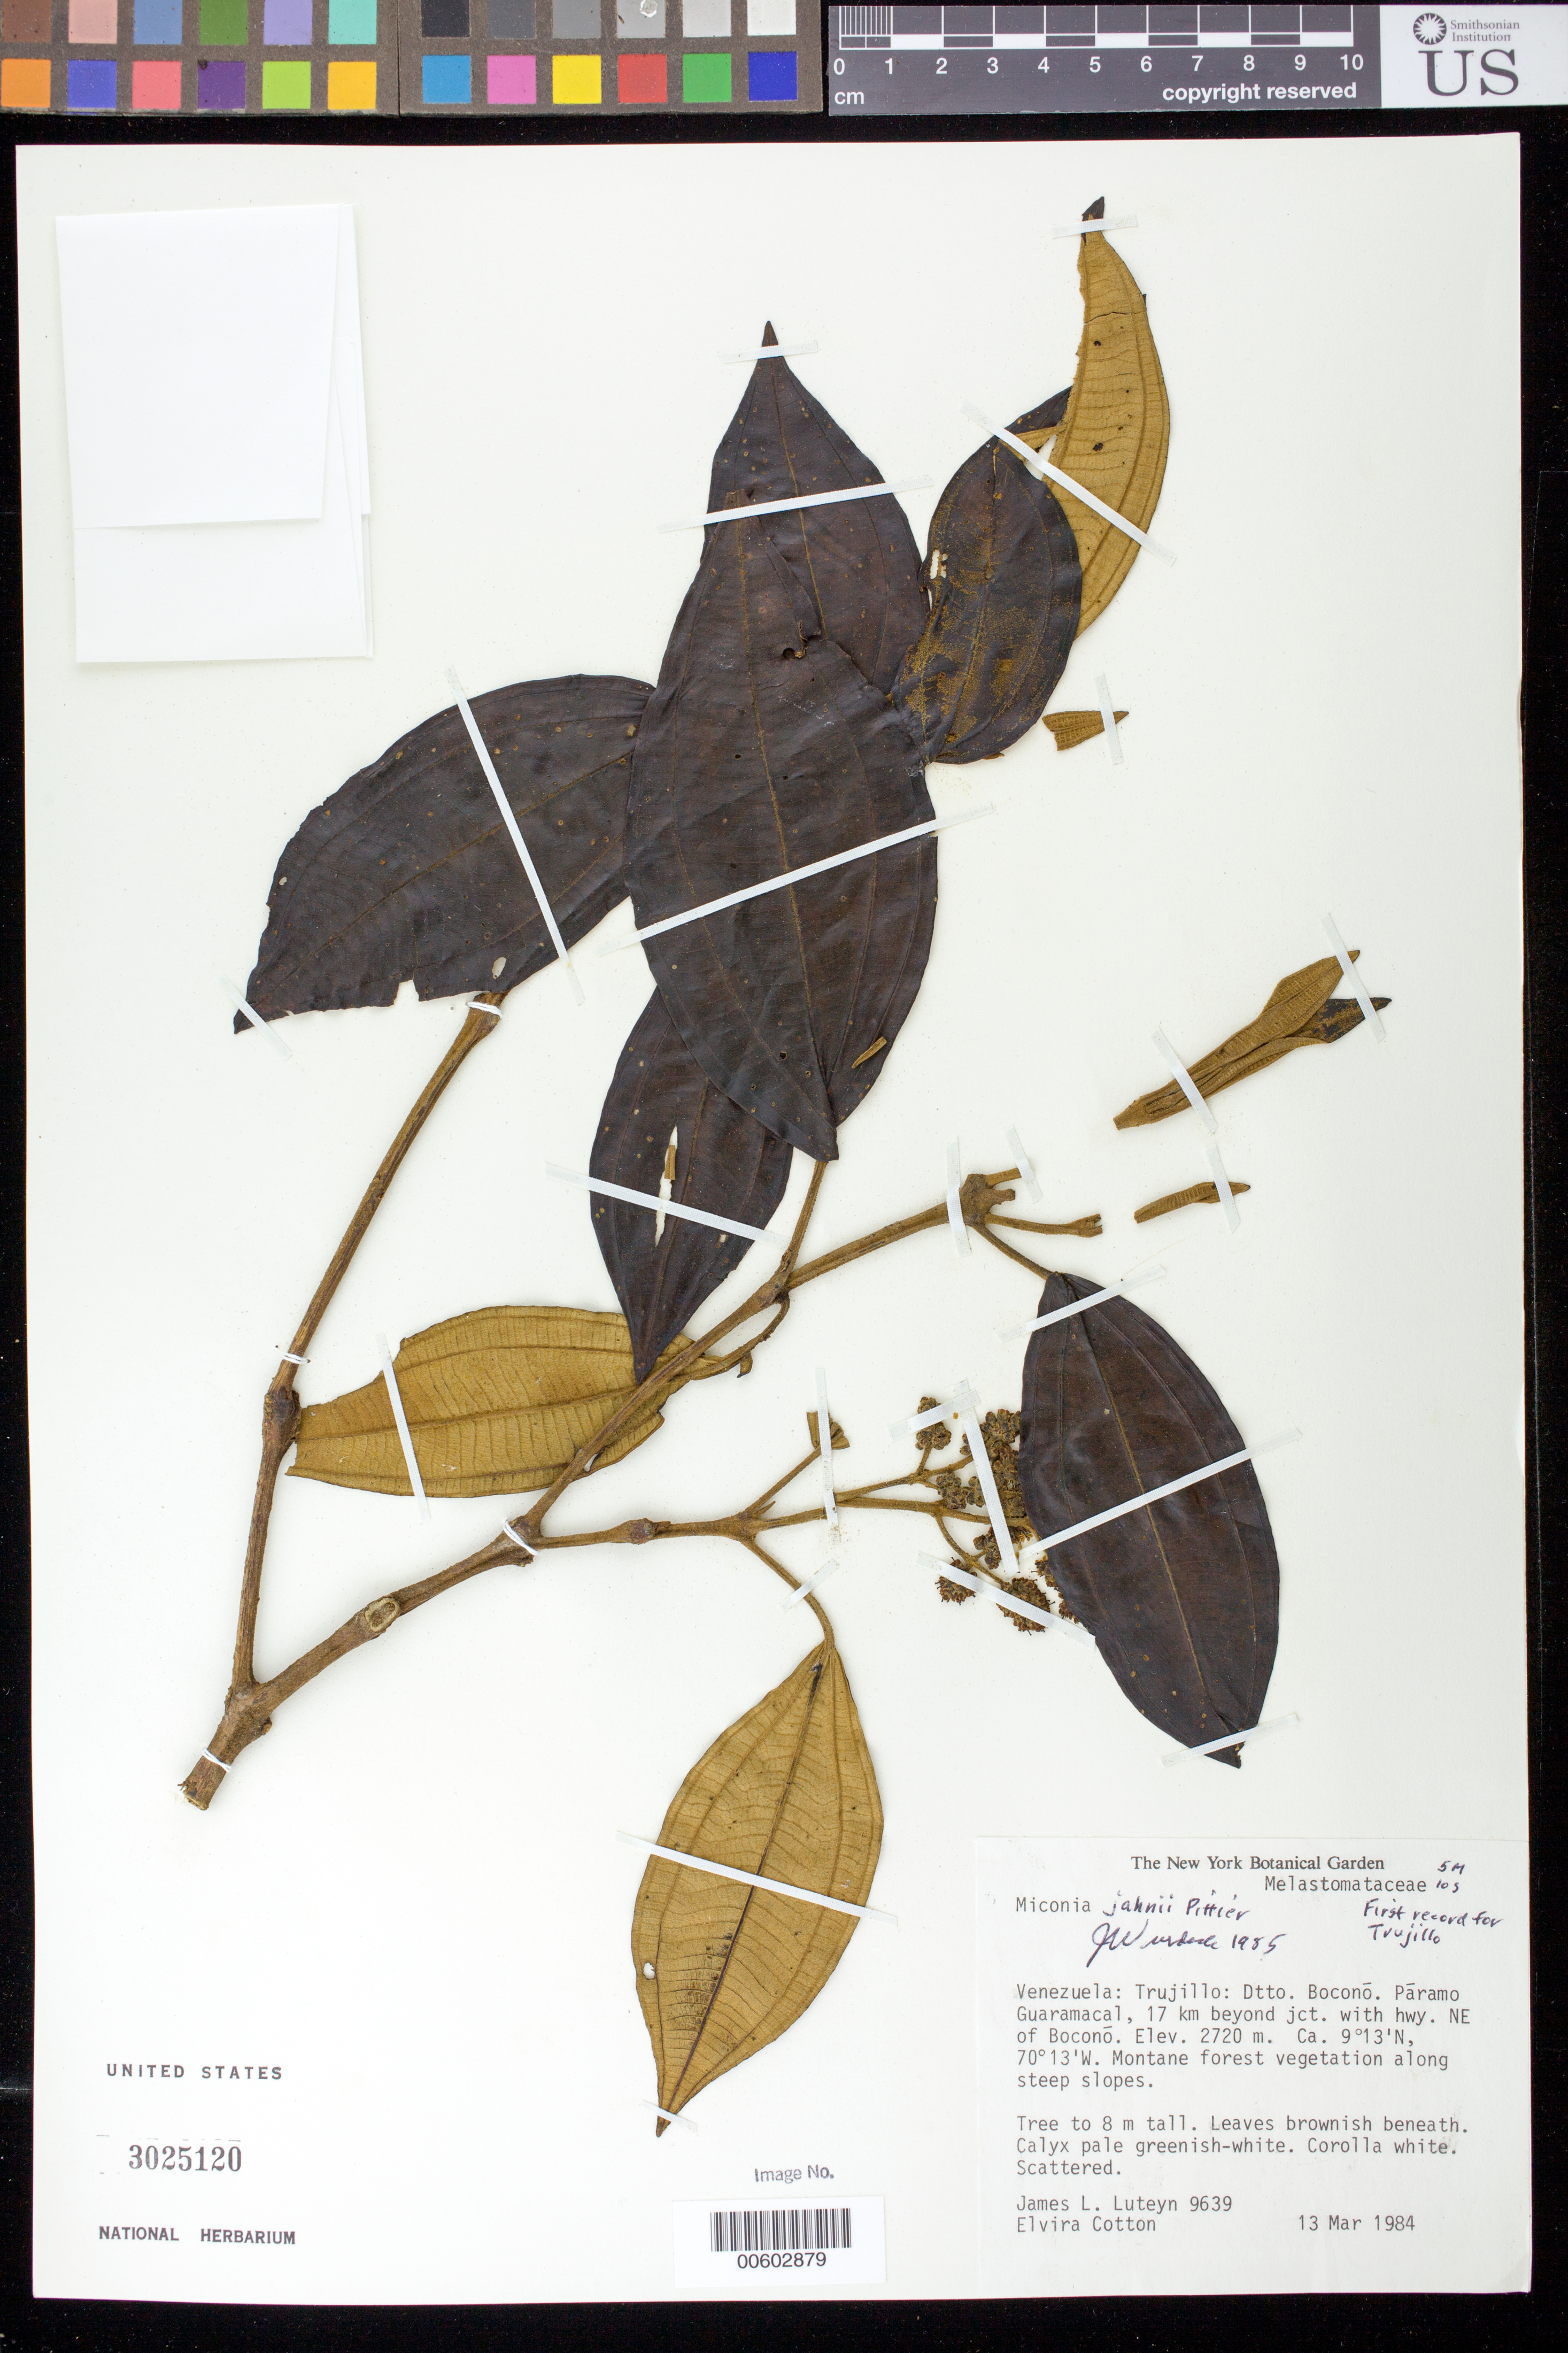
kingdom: Plantae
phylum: Tracheophyta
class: Magnoliopsida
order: Myrtales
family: Melastomataceae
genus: Miconia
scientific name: Miconia jahnii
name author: Pittier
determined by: Wurdack, John J., (US), US (UNITED STATES)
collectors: J. L. Luteyn & E. Cotton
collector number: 9639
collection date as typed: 13 Mar 1984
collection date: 1984-03-13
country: Venezuela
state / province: Trujillo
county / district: Boconó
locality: Páramo de Guaramacal, 17 km beyond jct with hwy NE of Boconó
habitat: Montane forest vegetation along steep slopes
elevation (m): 2720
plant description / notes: NY, PORT, US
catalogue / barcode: US 3025120